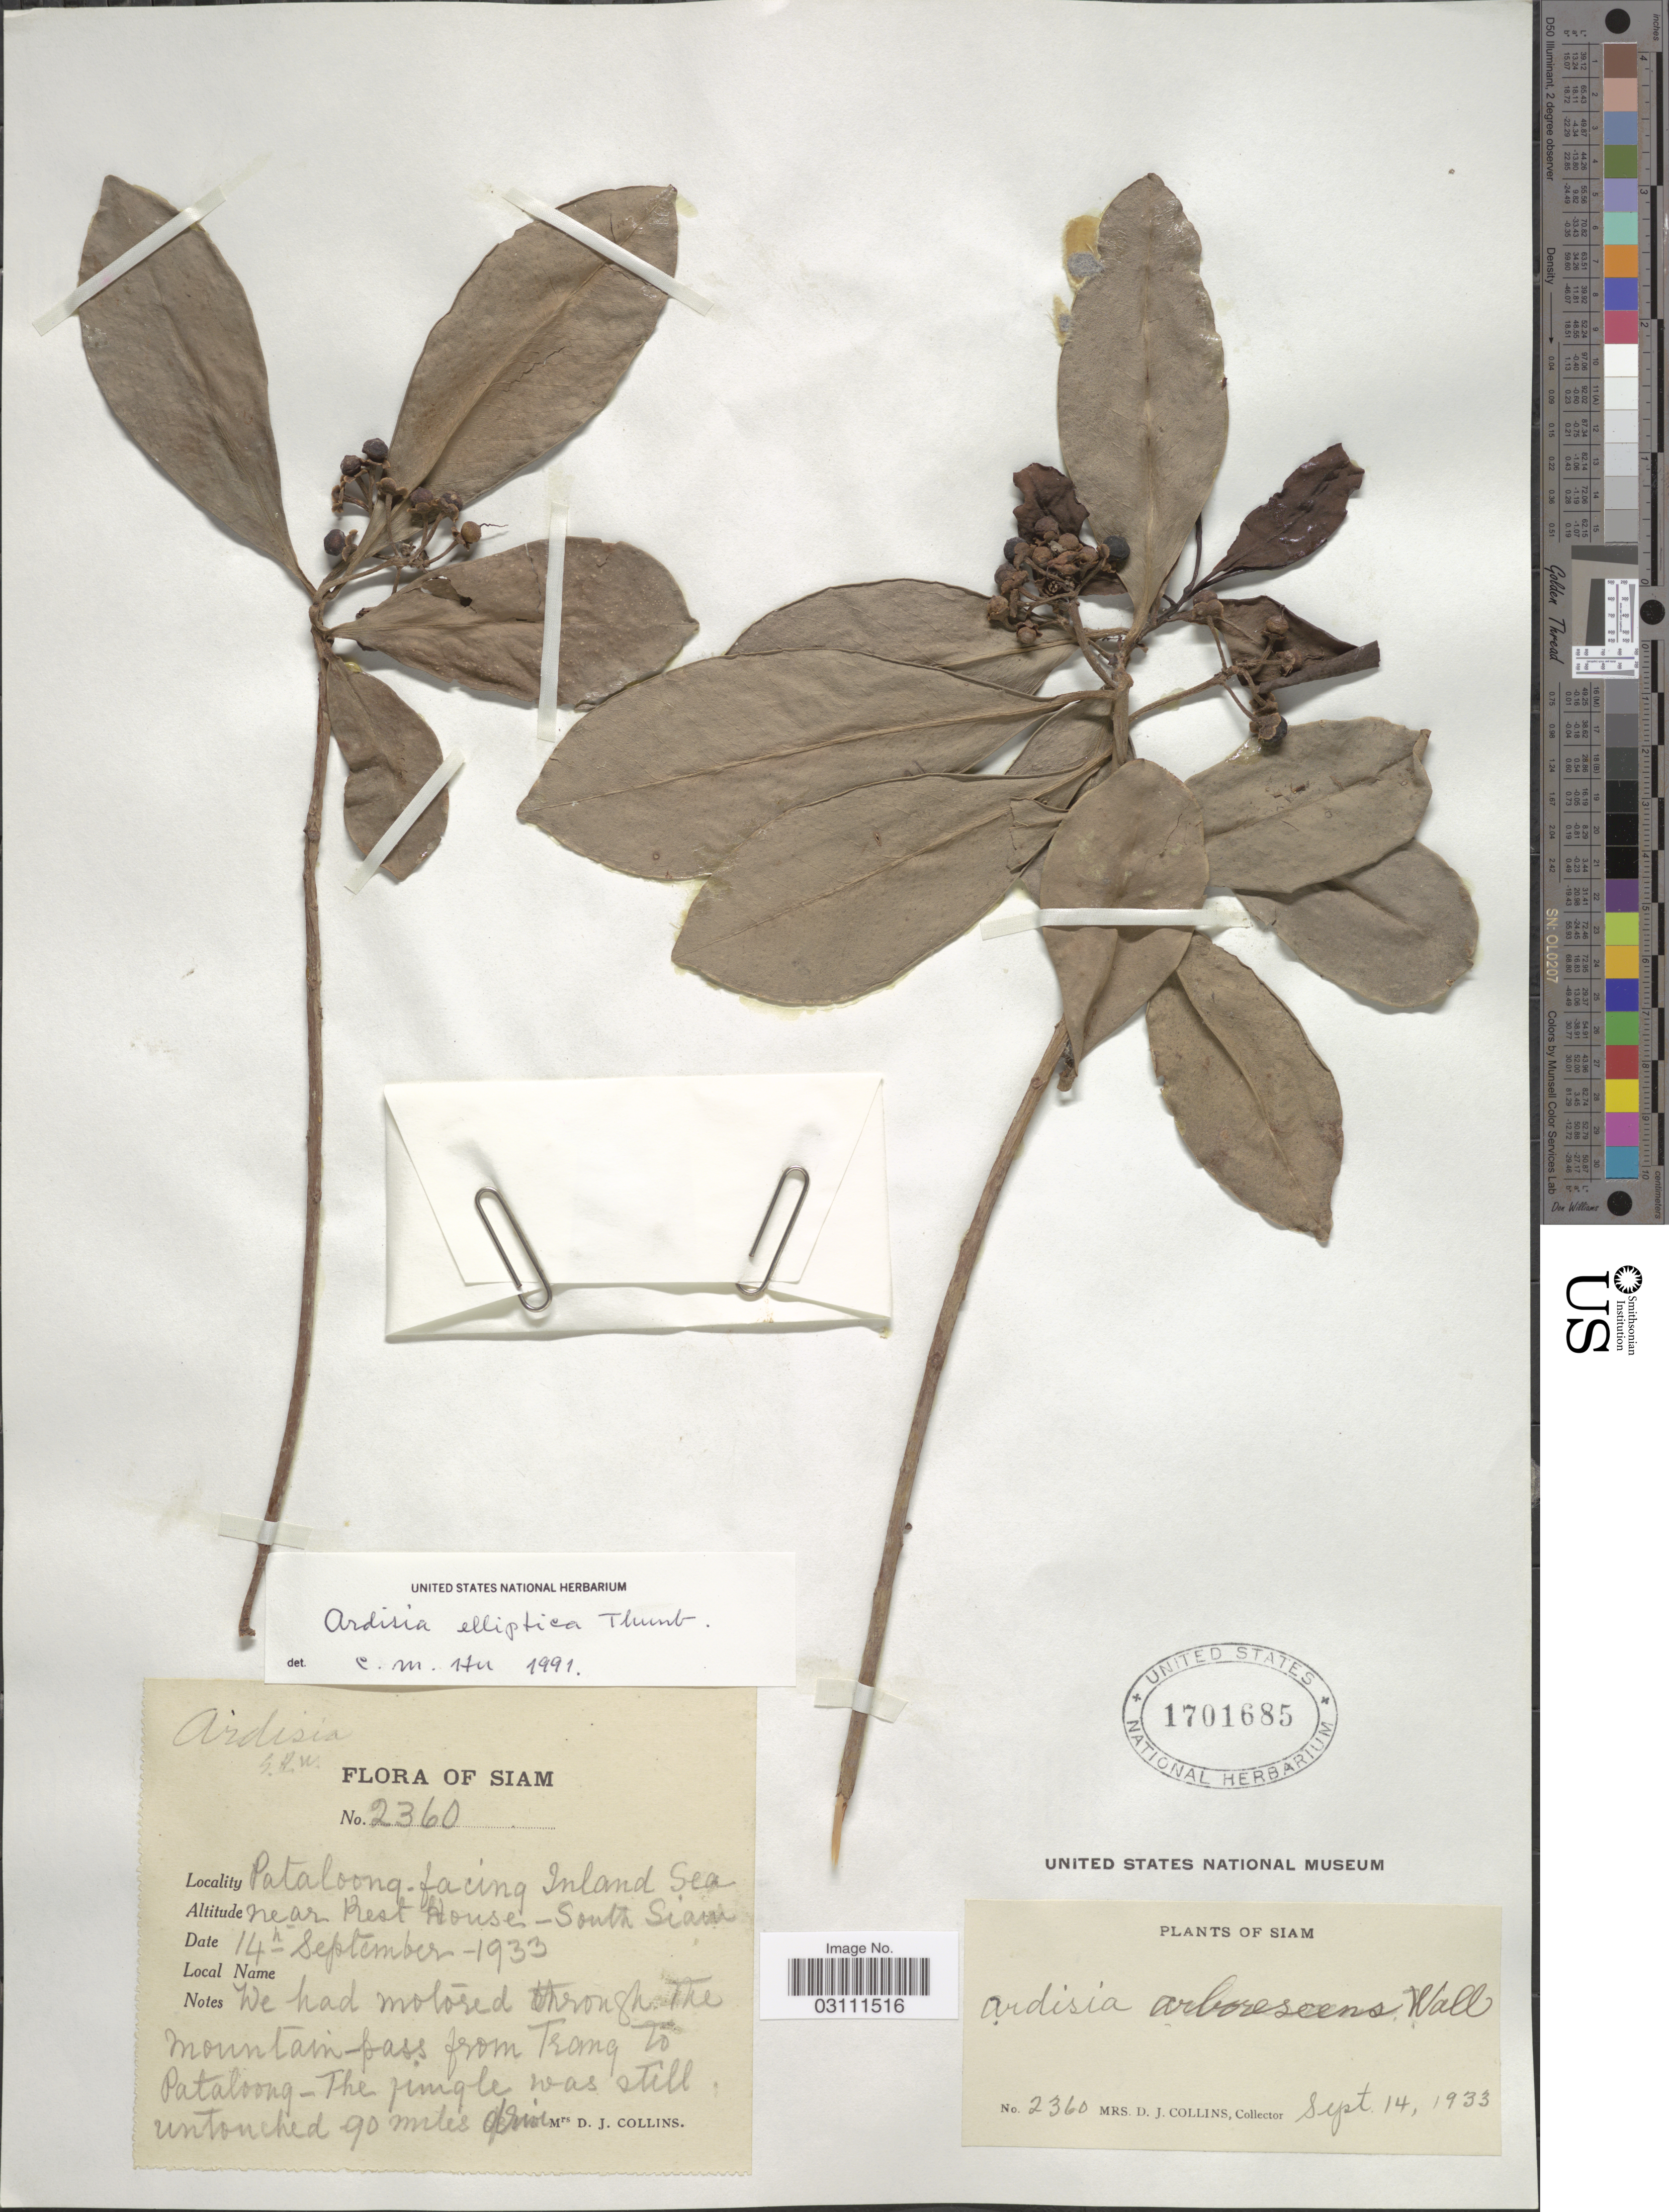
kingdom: Plantae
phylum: Tracheophyta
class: Magnoliopsida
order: Ericales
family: Primulaceae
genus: Ardisia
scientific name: Ardisia elliptica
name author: Thunb.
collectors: Mrs. D. J. Collins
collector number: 2360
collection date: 1933-09-14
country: Thailand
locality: Siam, Pataloong, facing Inland Sea near Rest House - South Siam.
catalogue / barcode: US 1701685